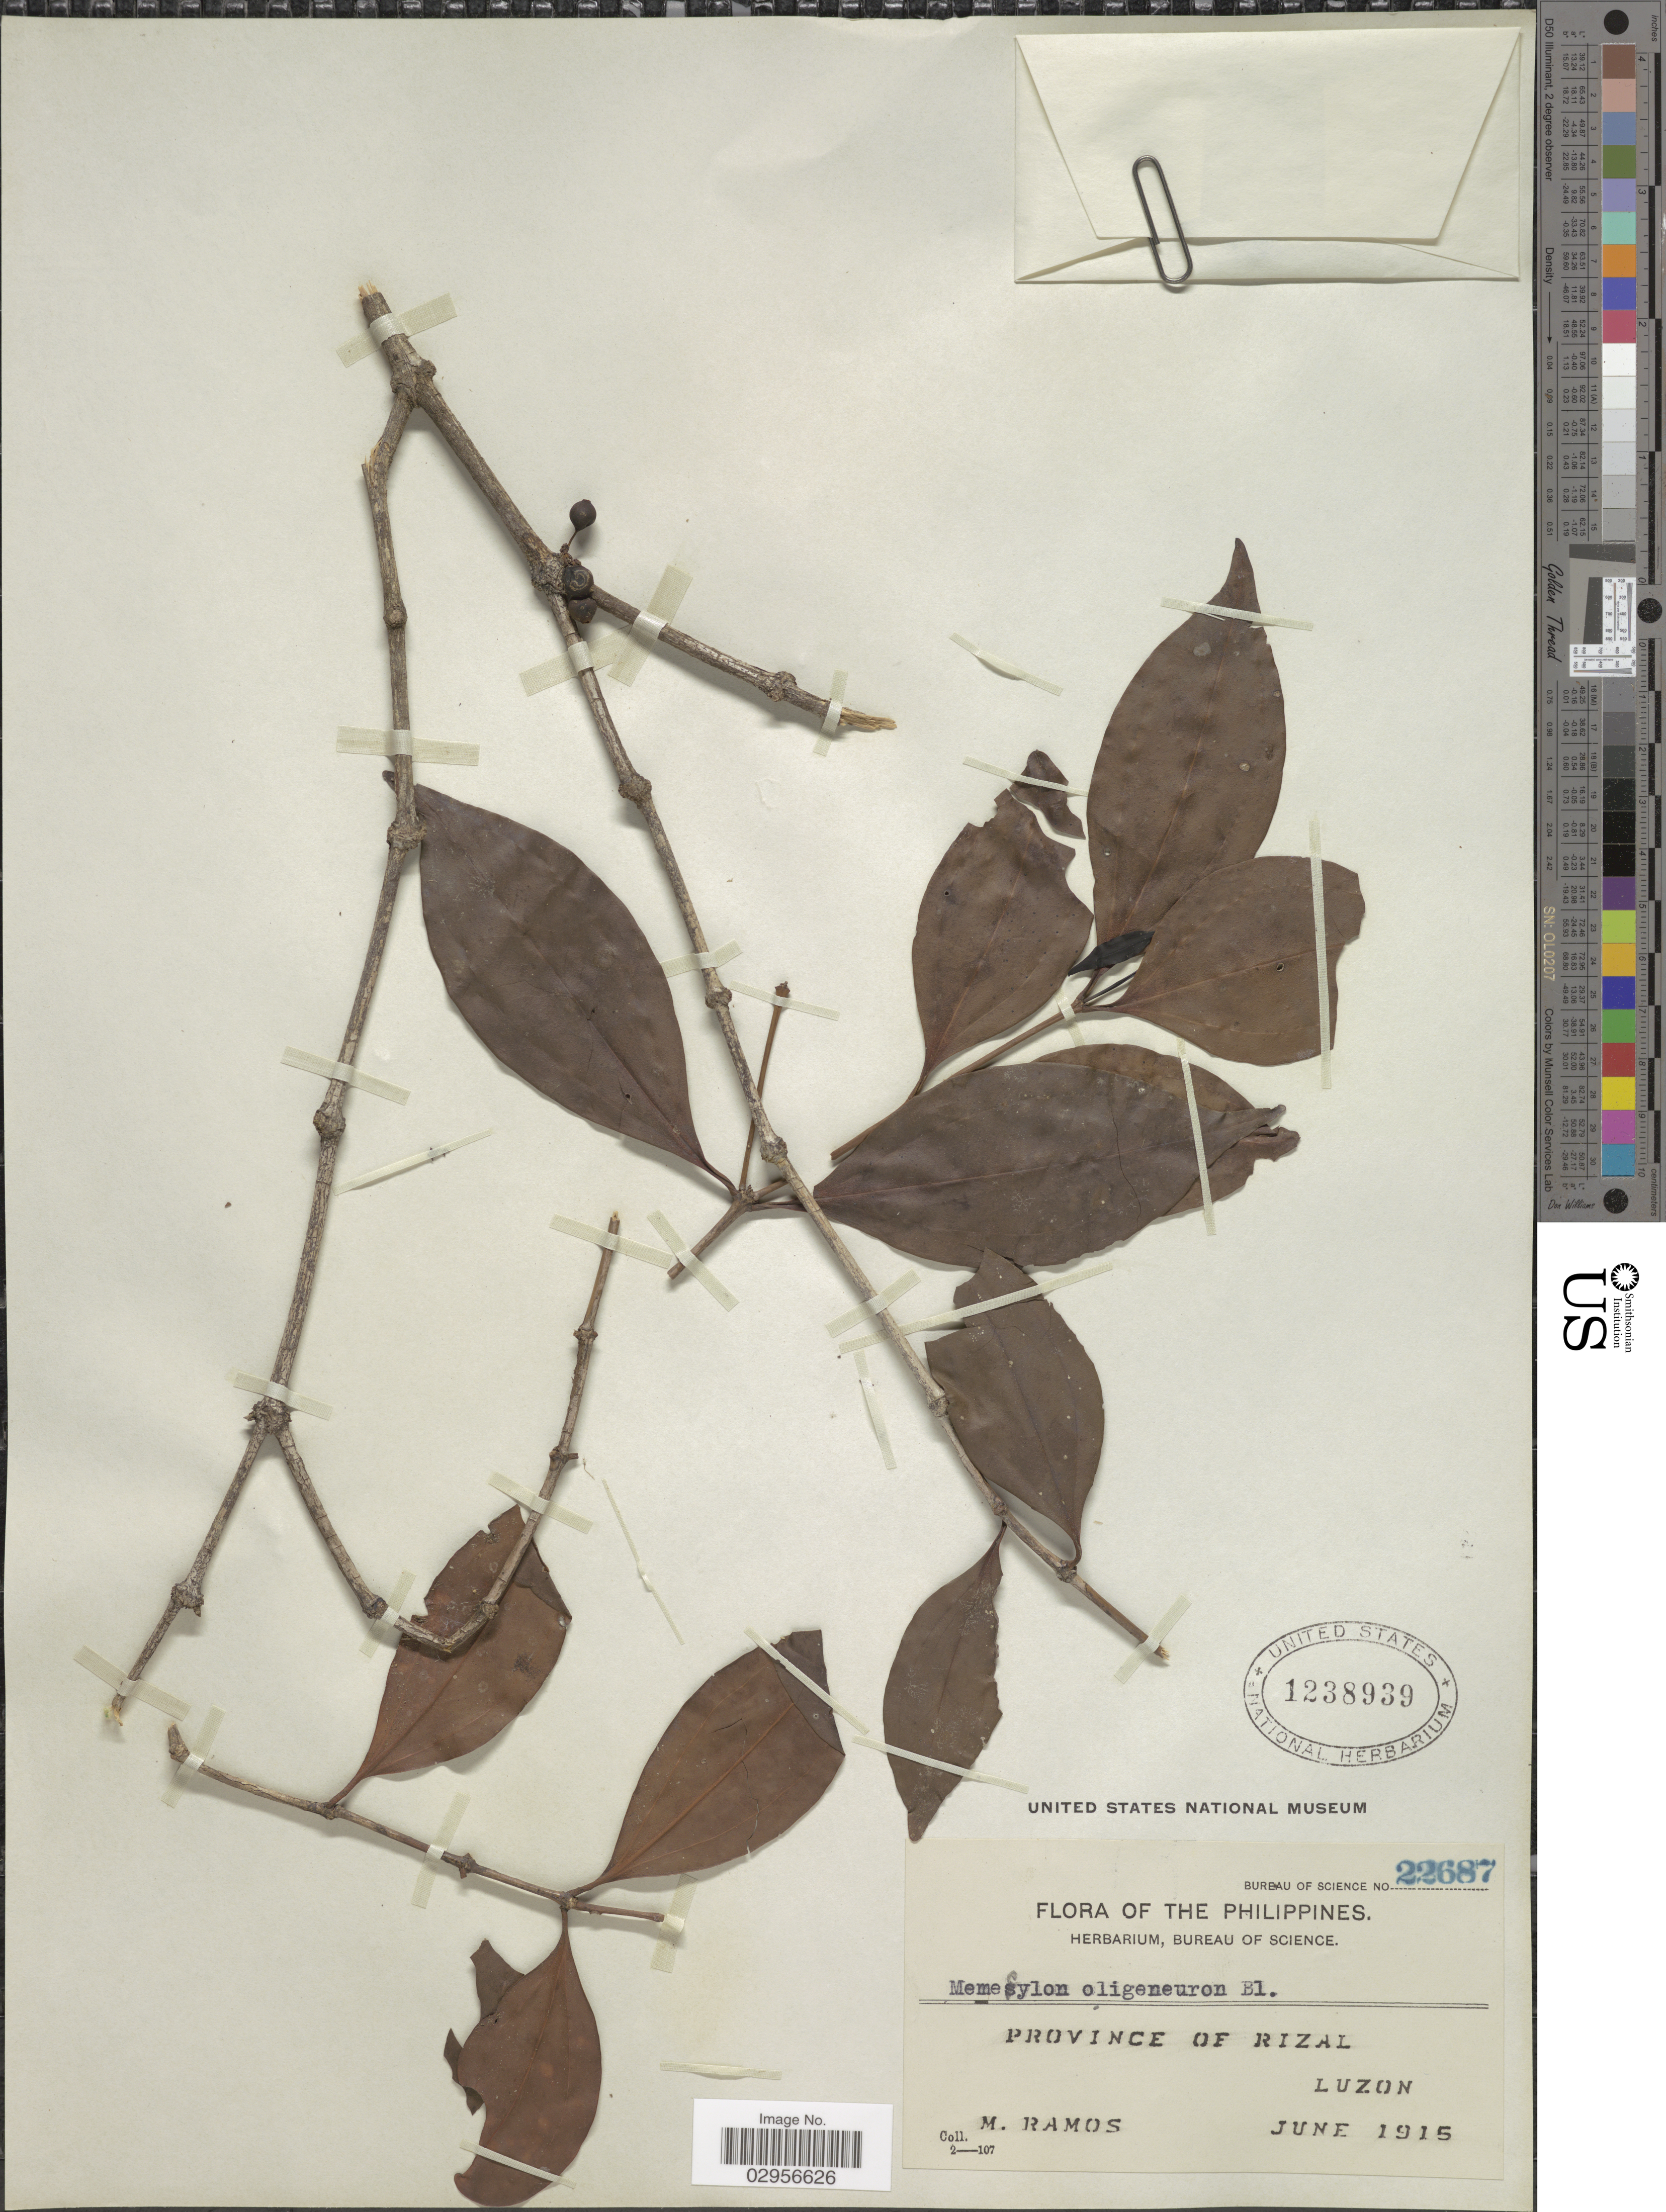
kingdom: Plantae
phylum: Tracheophyta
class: Magnoliopsida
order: Myrtales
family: Melastomataceae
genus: Lijndenia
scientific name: Lijndenia laurina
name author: Zoll. & Moritzi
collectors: M. Ramos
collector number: Bureau of Science 22687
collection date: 1915-06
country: Philippines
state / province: Calabarzon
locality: Province of Rizal, Luzon.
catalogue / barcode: US 1238939